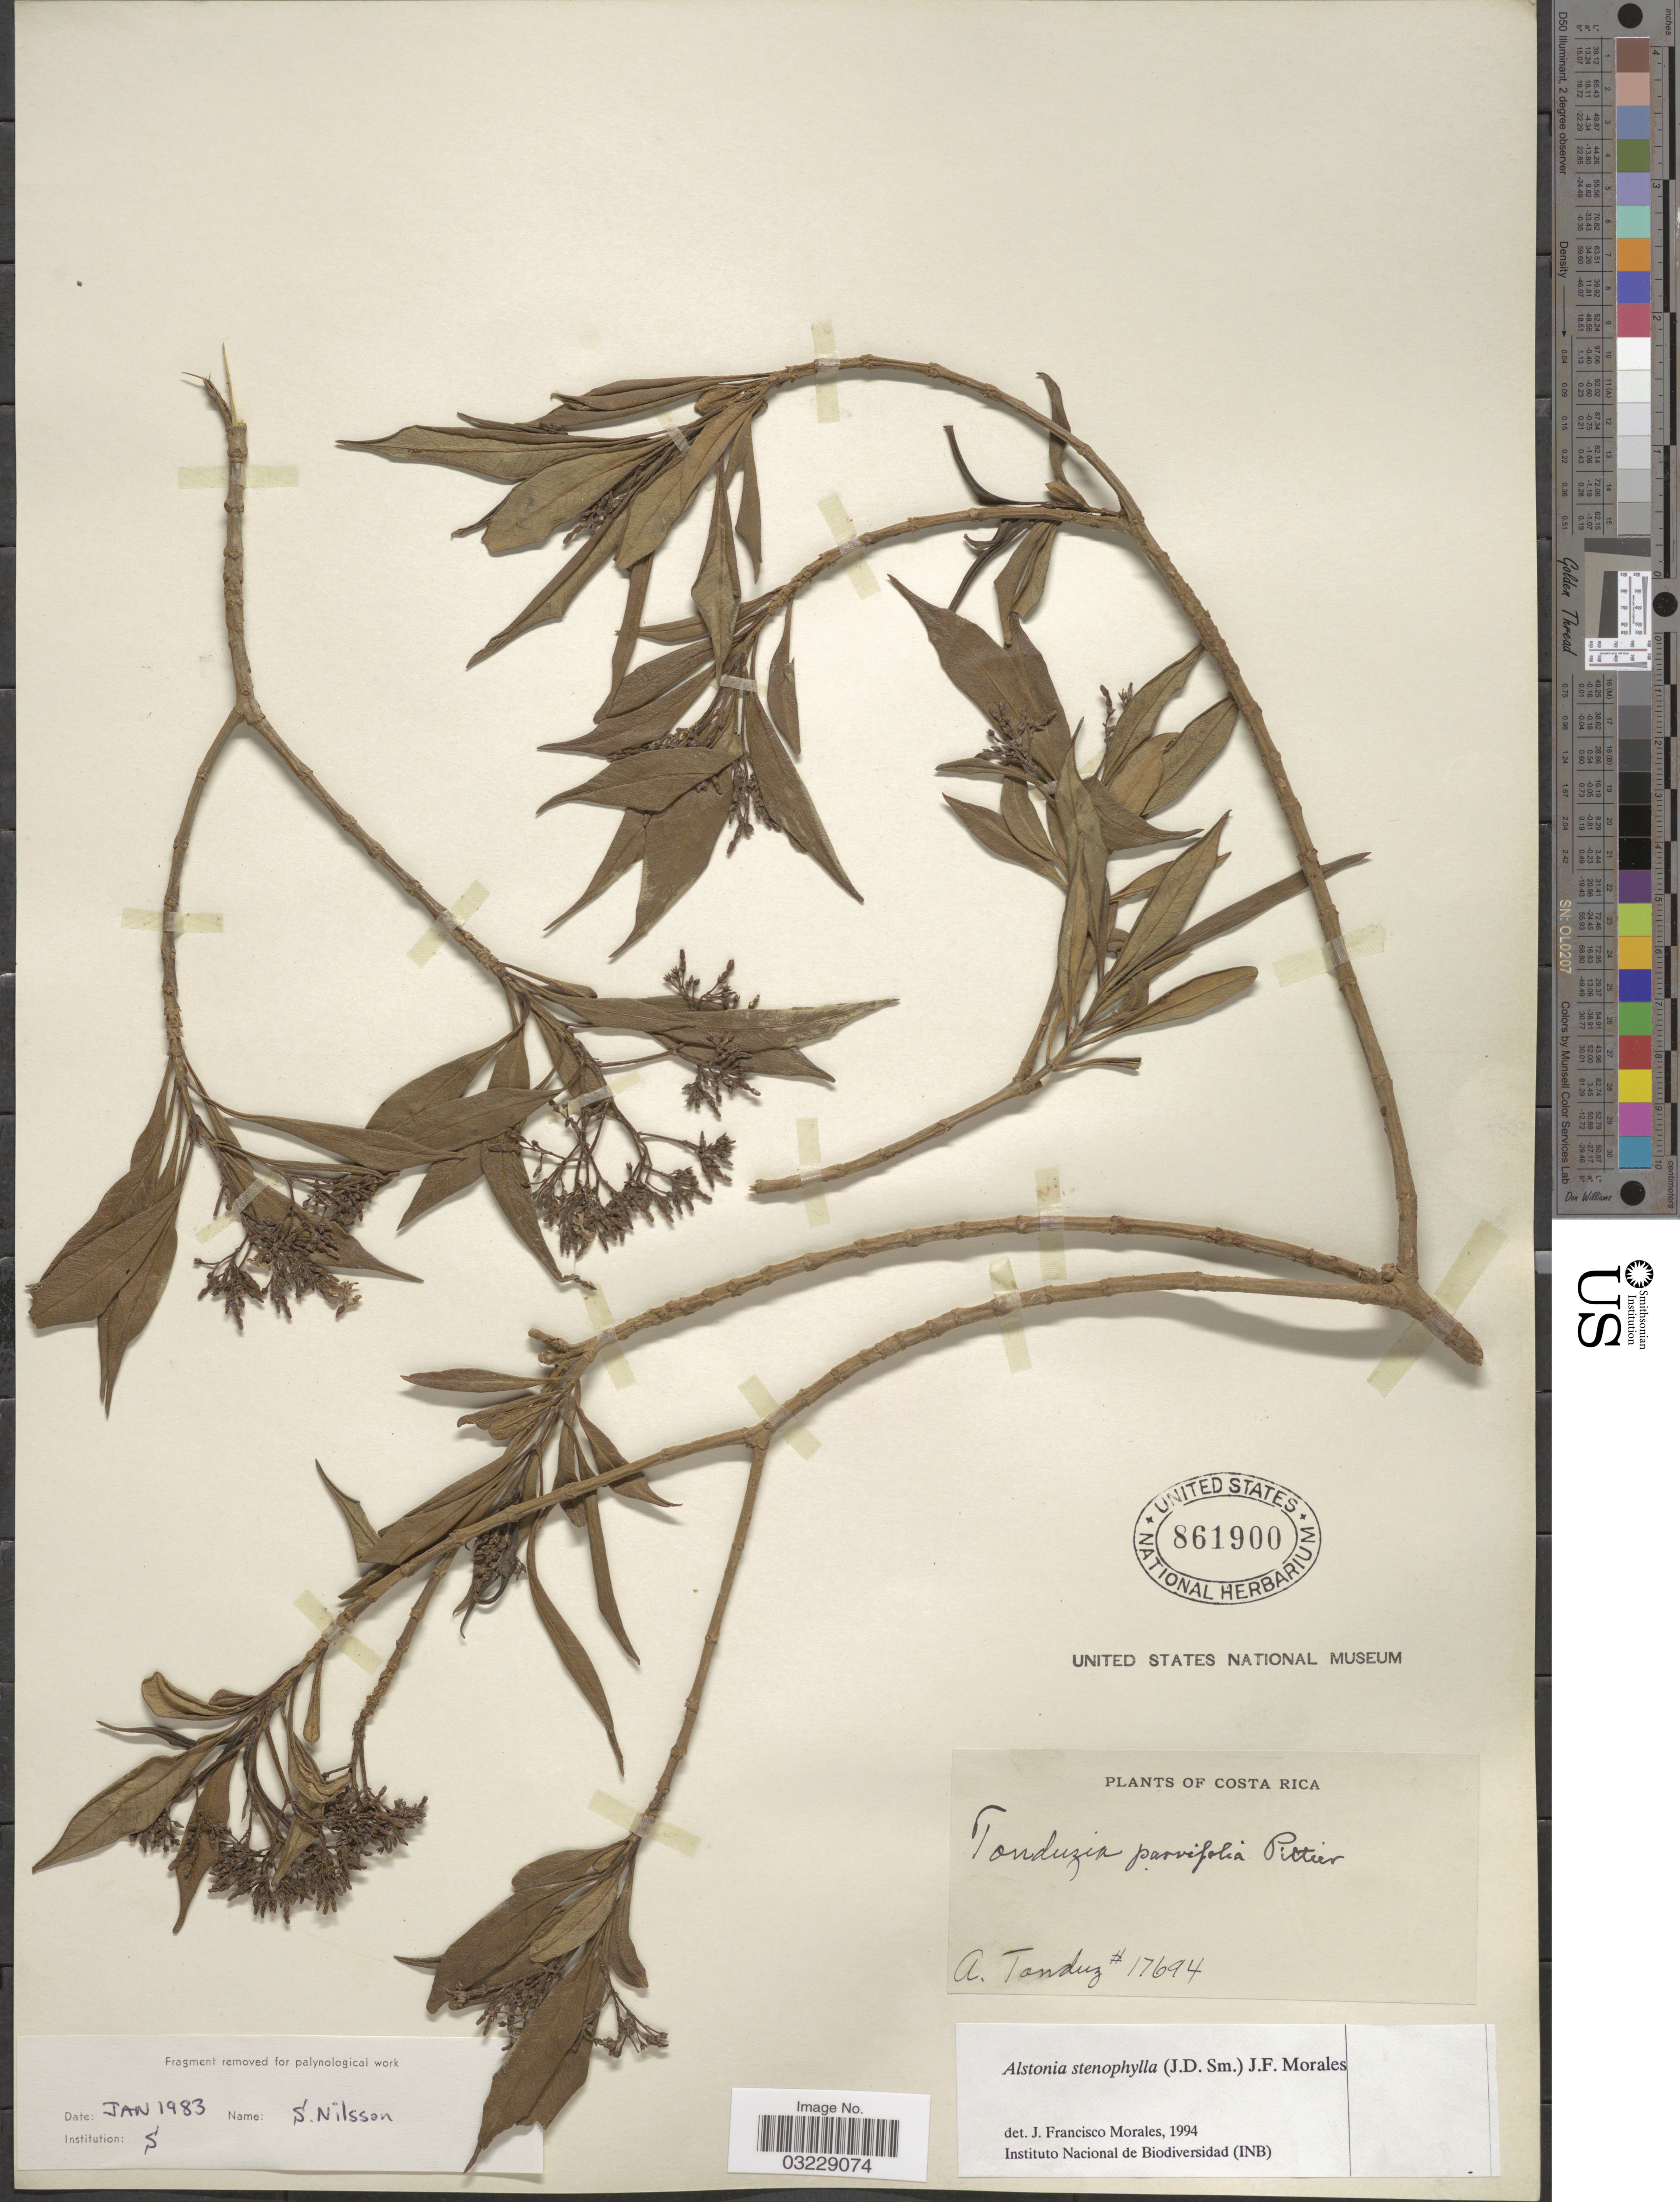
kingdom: Plantae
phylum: Tracheophyta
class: Magnoliopsida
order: Gentianales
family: Apocynaceae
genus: Alstonia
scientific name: Alstonia stenophylla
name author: Guillaumin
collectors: A. Tonduz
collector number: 17694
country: Costa Rica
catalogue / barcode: US 861900